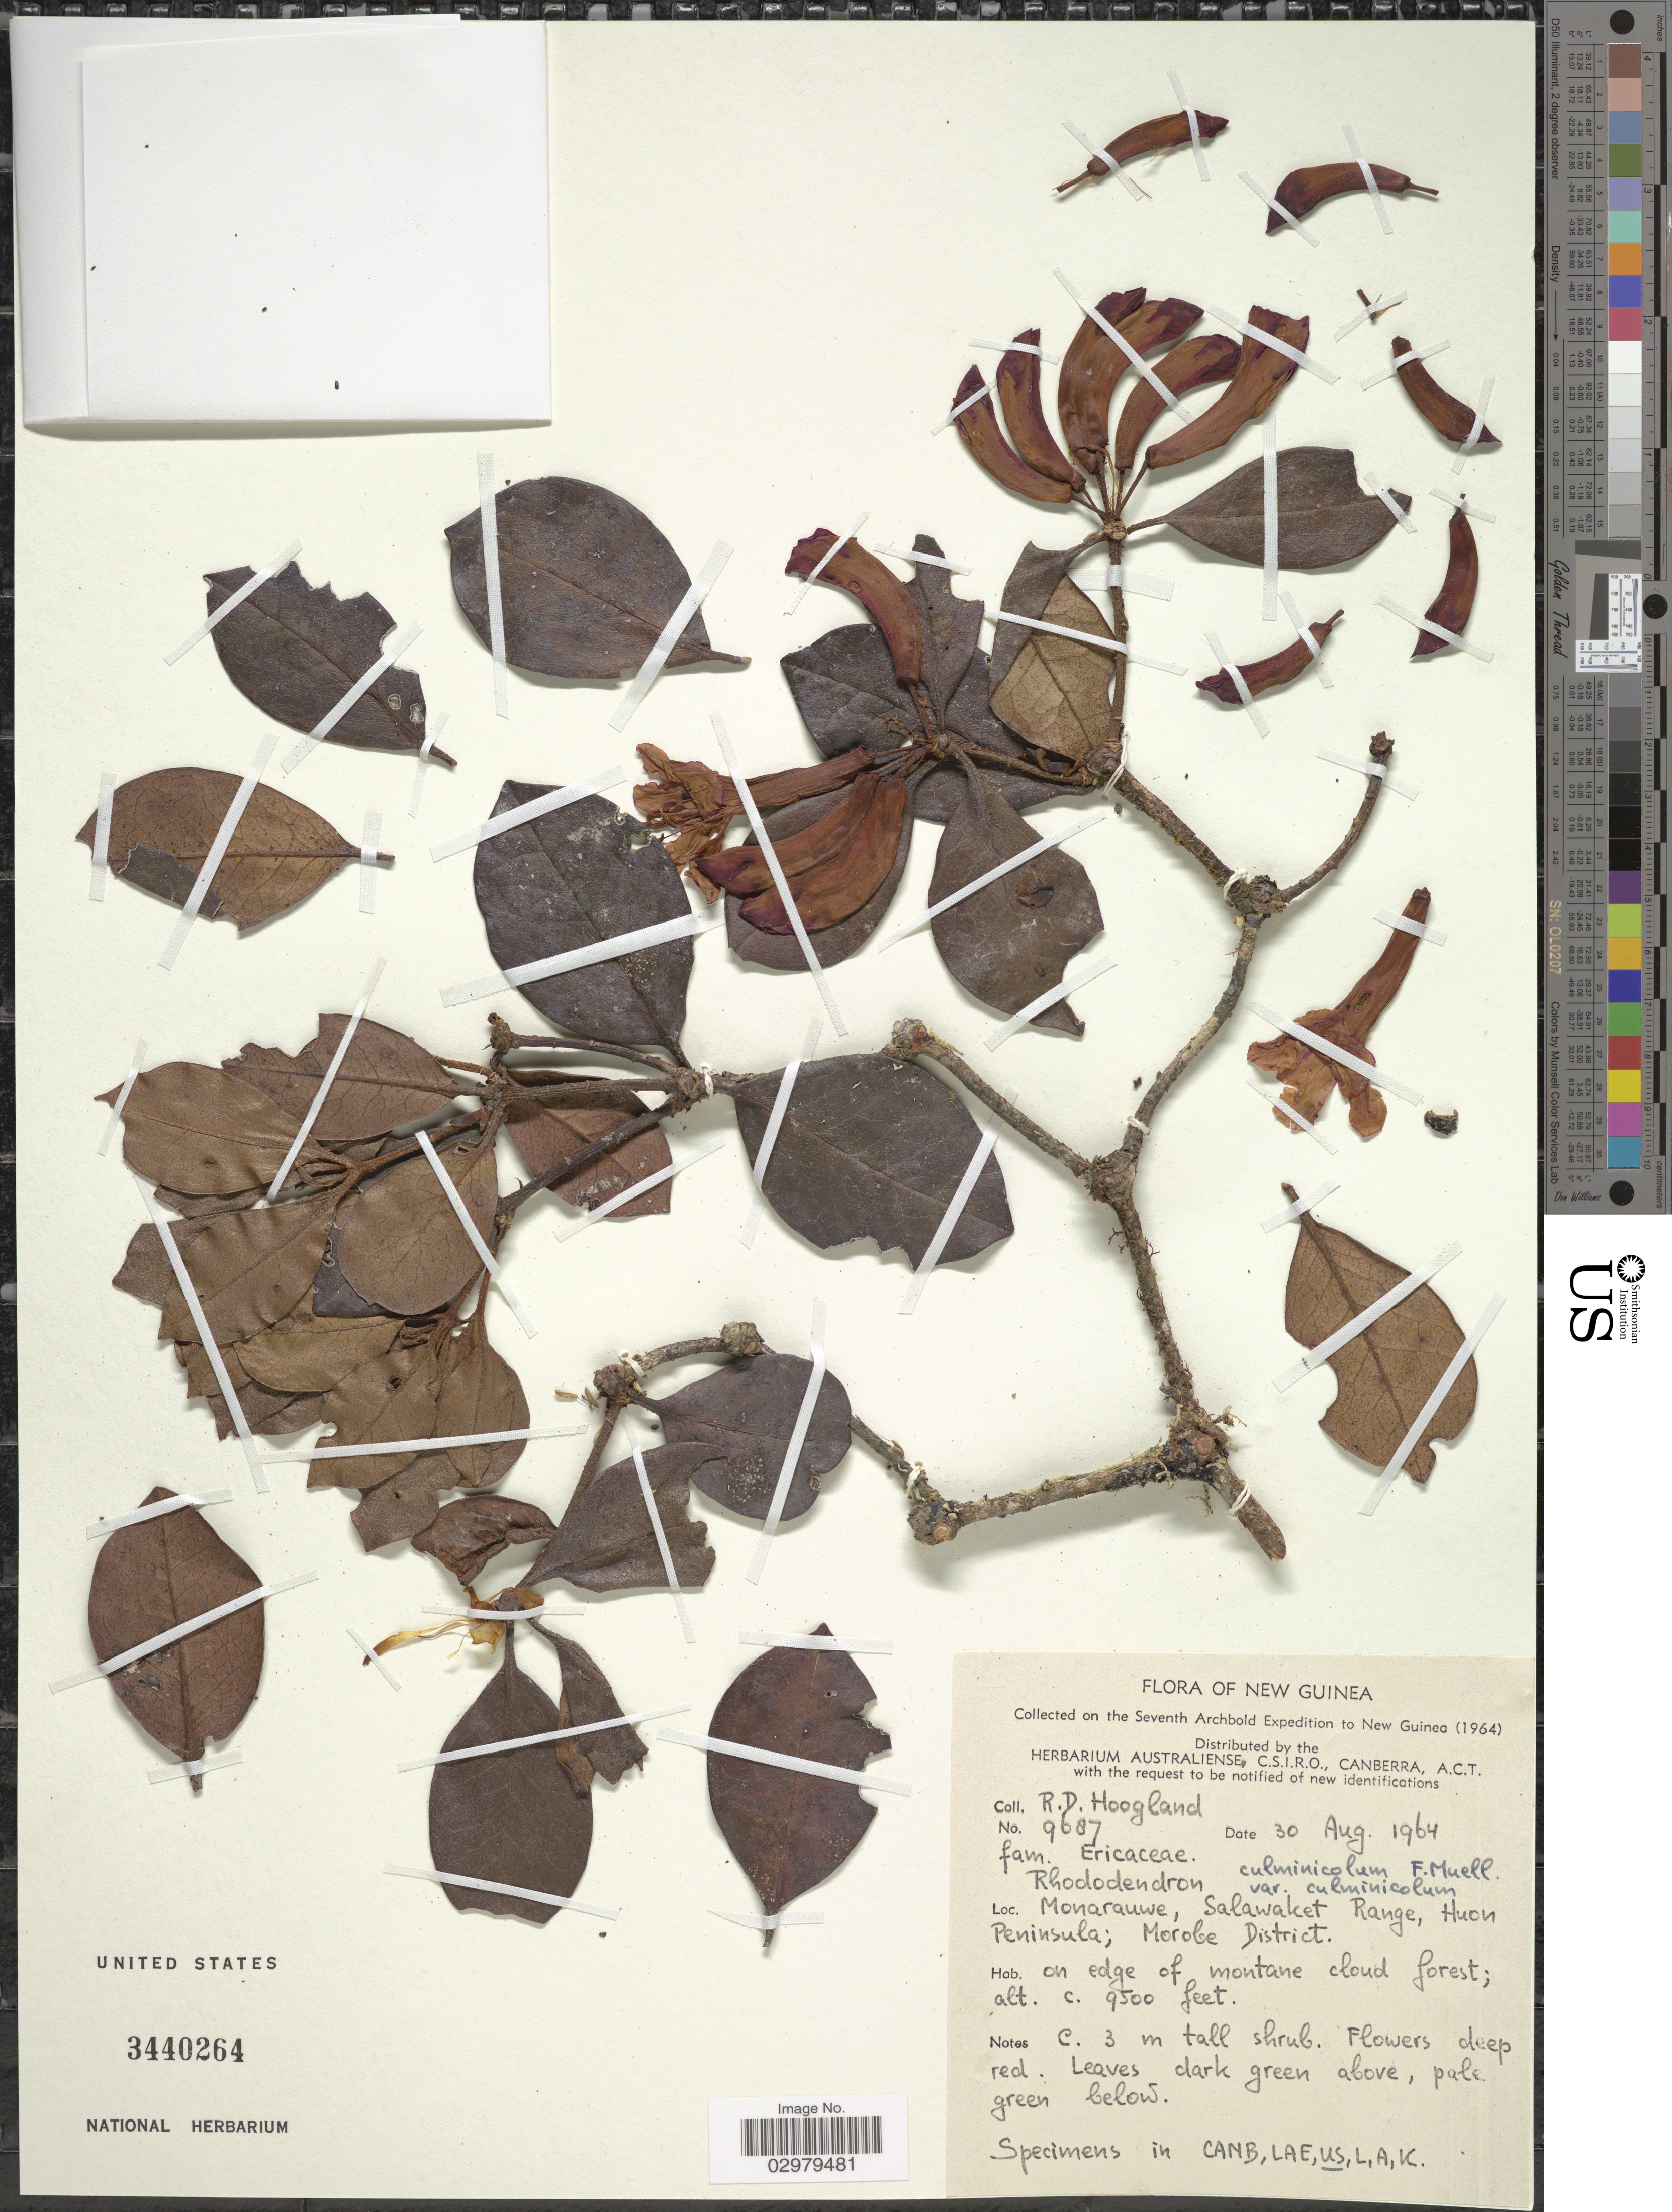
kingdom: Plantae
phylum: Tracheophyta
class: Magnoliopsida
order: Ericales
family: Ericaceae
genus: Rhododendron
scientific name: Rhododendron culminicolum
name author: F. Muell.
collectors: R. D. Hoogland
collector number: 9687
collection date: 1964-08-30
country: Papua New Guinea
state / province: Morobe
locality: New Guinea. Monarauwe, Salawaket Range, Huon Peninsula; Morobe District.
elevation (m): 2896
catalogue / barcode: US 3440264